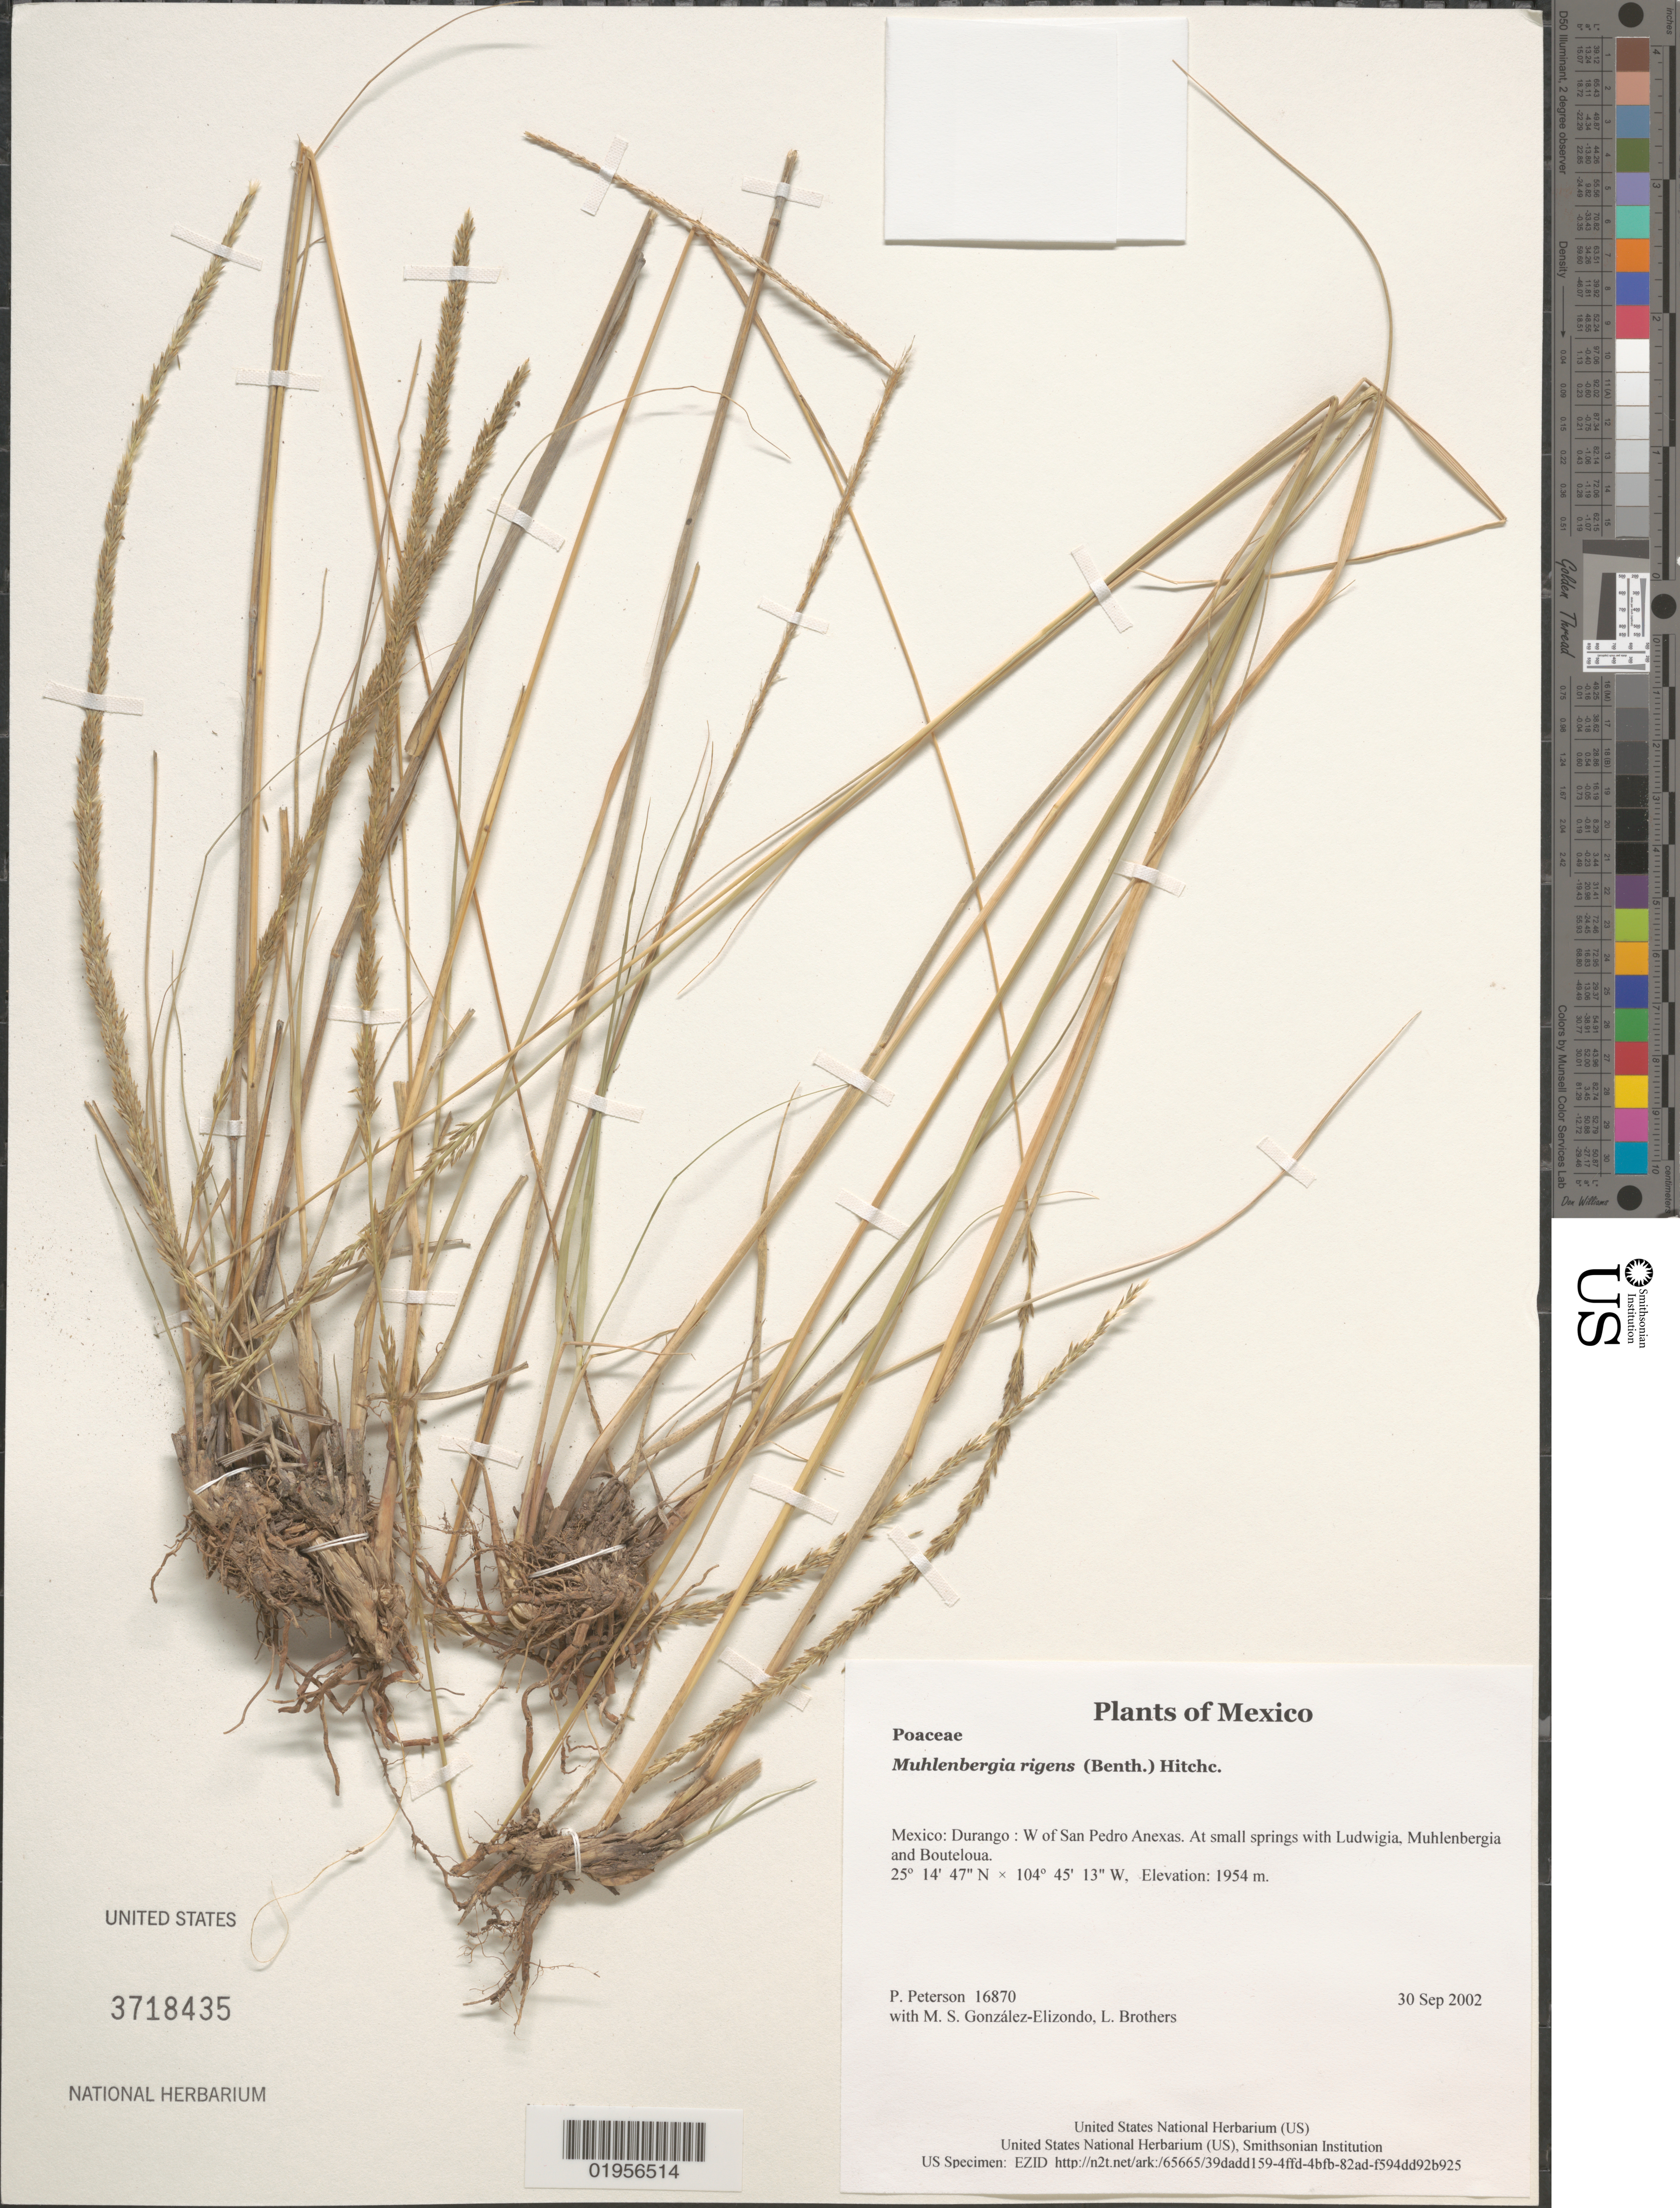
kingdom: Plantae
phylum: Tracheophyta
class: Liliopsida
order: Poales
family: Poaceae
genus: Muhlenbergia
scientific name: Muhlenbergia rigens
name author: (Benth.) Hitchc.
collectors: P. M. Peterson, M. S. González-Elizondo & L. E. Brothers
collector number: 16870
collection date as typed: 30 Sep 2002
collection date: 2002-09-30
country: Mexico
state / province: Durango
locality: W of San Pedro Anexas. At small springs with Ludwigia, Muhlenbergia and Bouteloua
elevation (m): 1954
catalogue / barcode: US 3718435